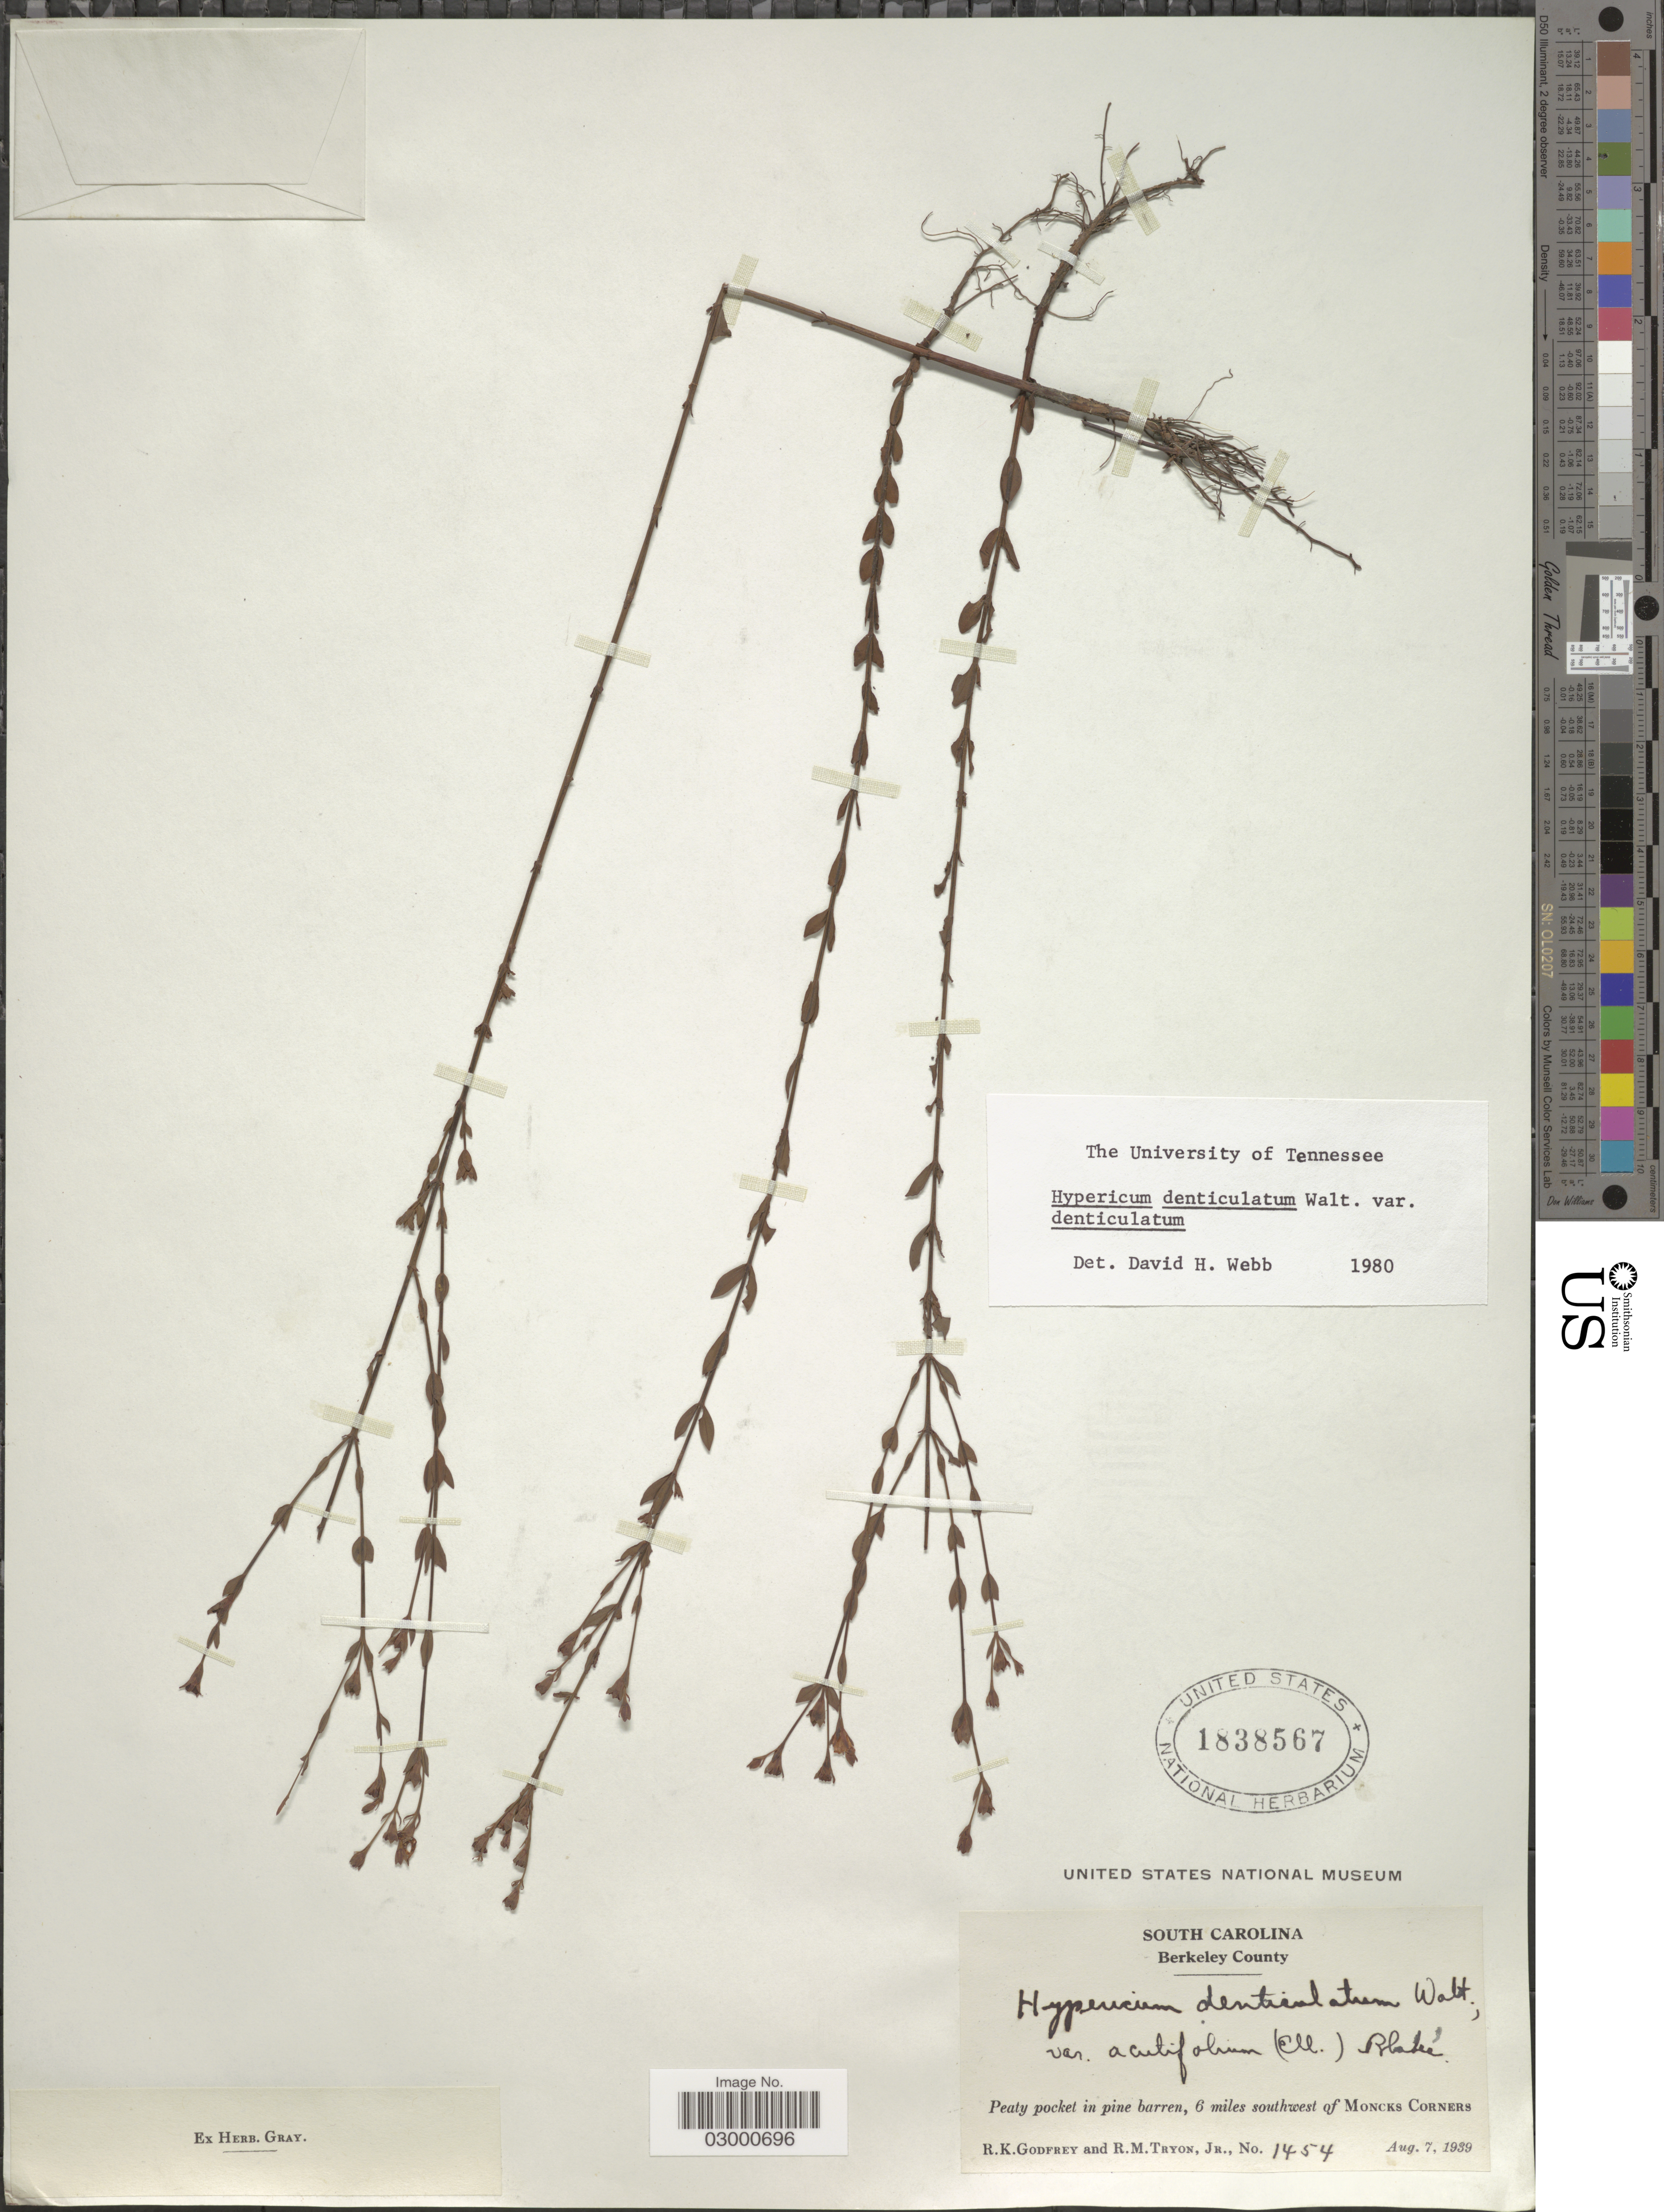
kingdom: Plantae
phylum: Tracheophyta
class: Magnoliopsida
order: Malpighiales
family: Hypericaceae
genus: Hypericum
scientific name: Hypericum denticulatum var. denticulatum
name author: Walter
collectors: R. K. Godfrey & R. Tryon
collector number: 1454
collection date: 1939-08-07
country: United States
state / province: South Carolina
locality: Berkeley County. 6 miles southwest of Moncks Corners.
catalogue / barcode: US 1838567